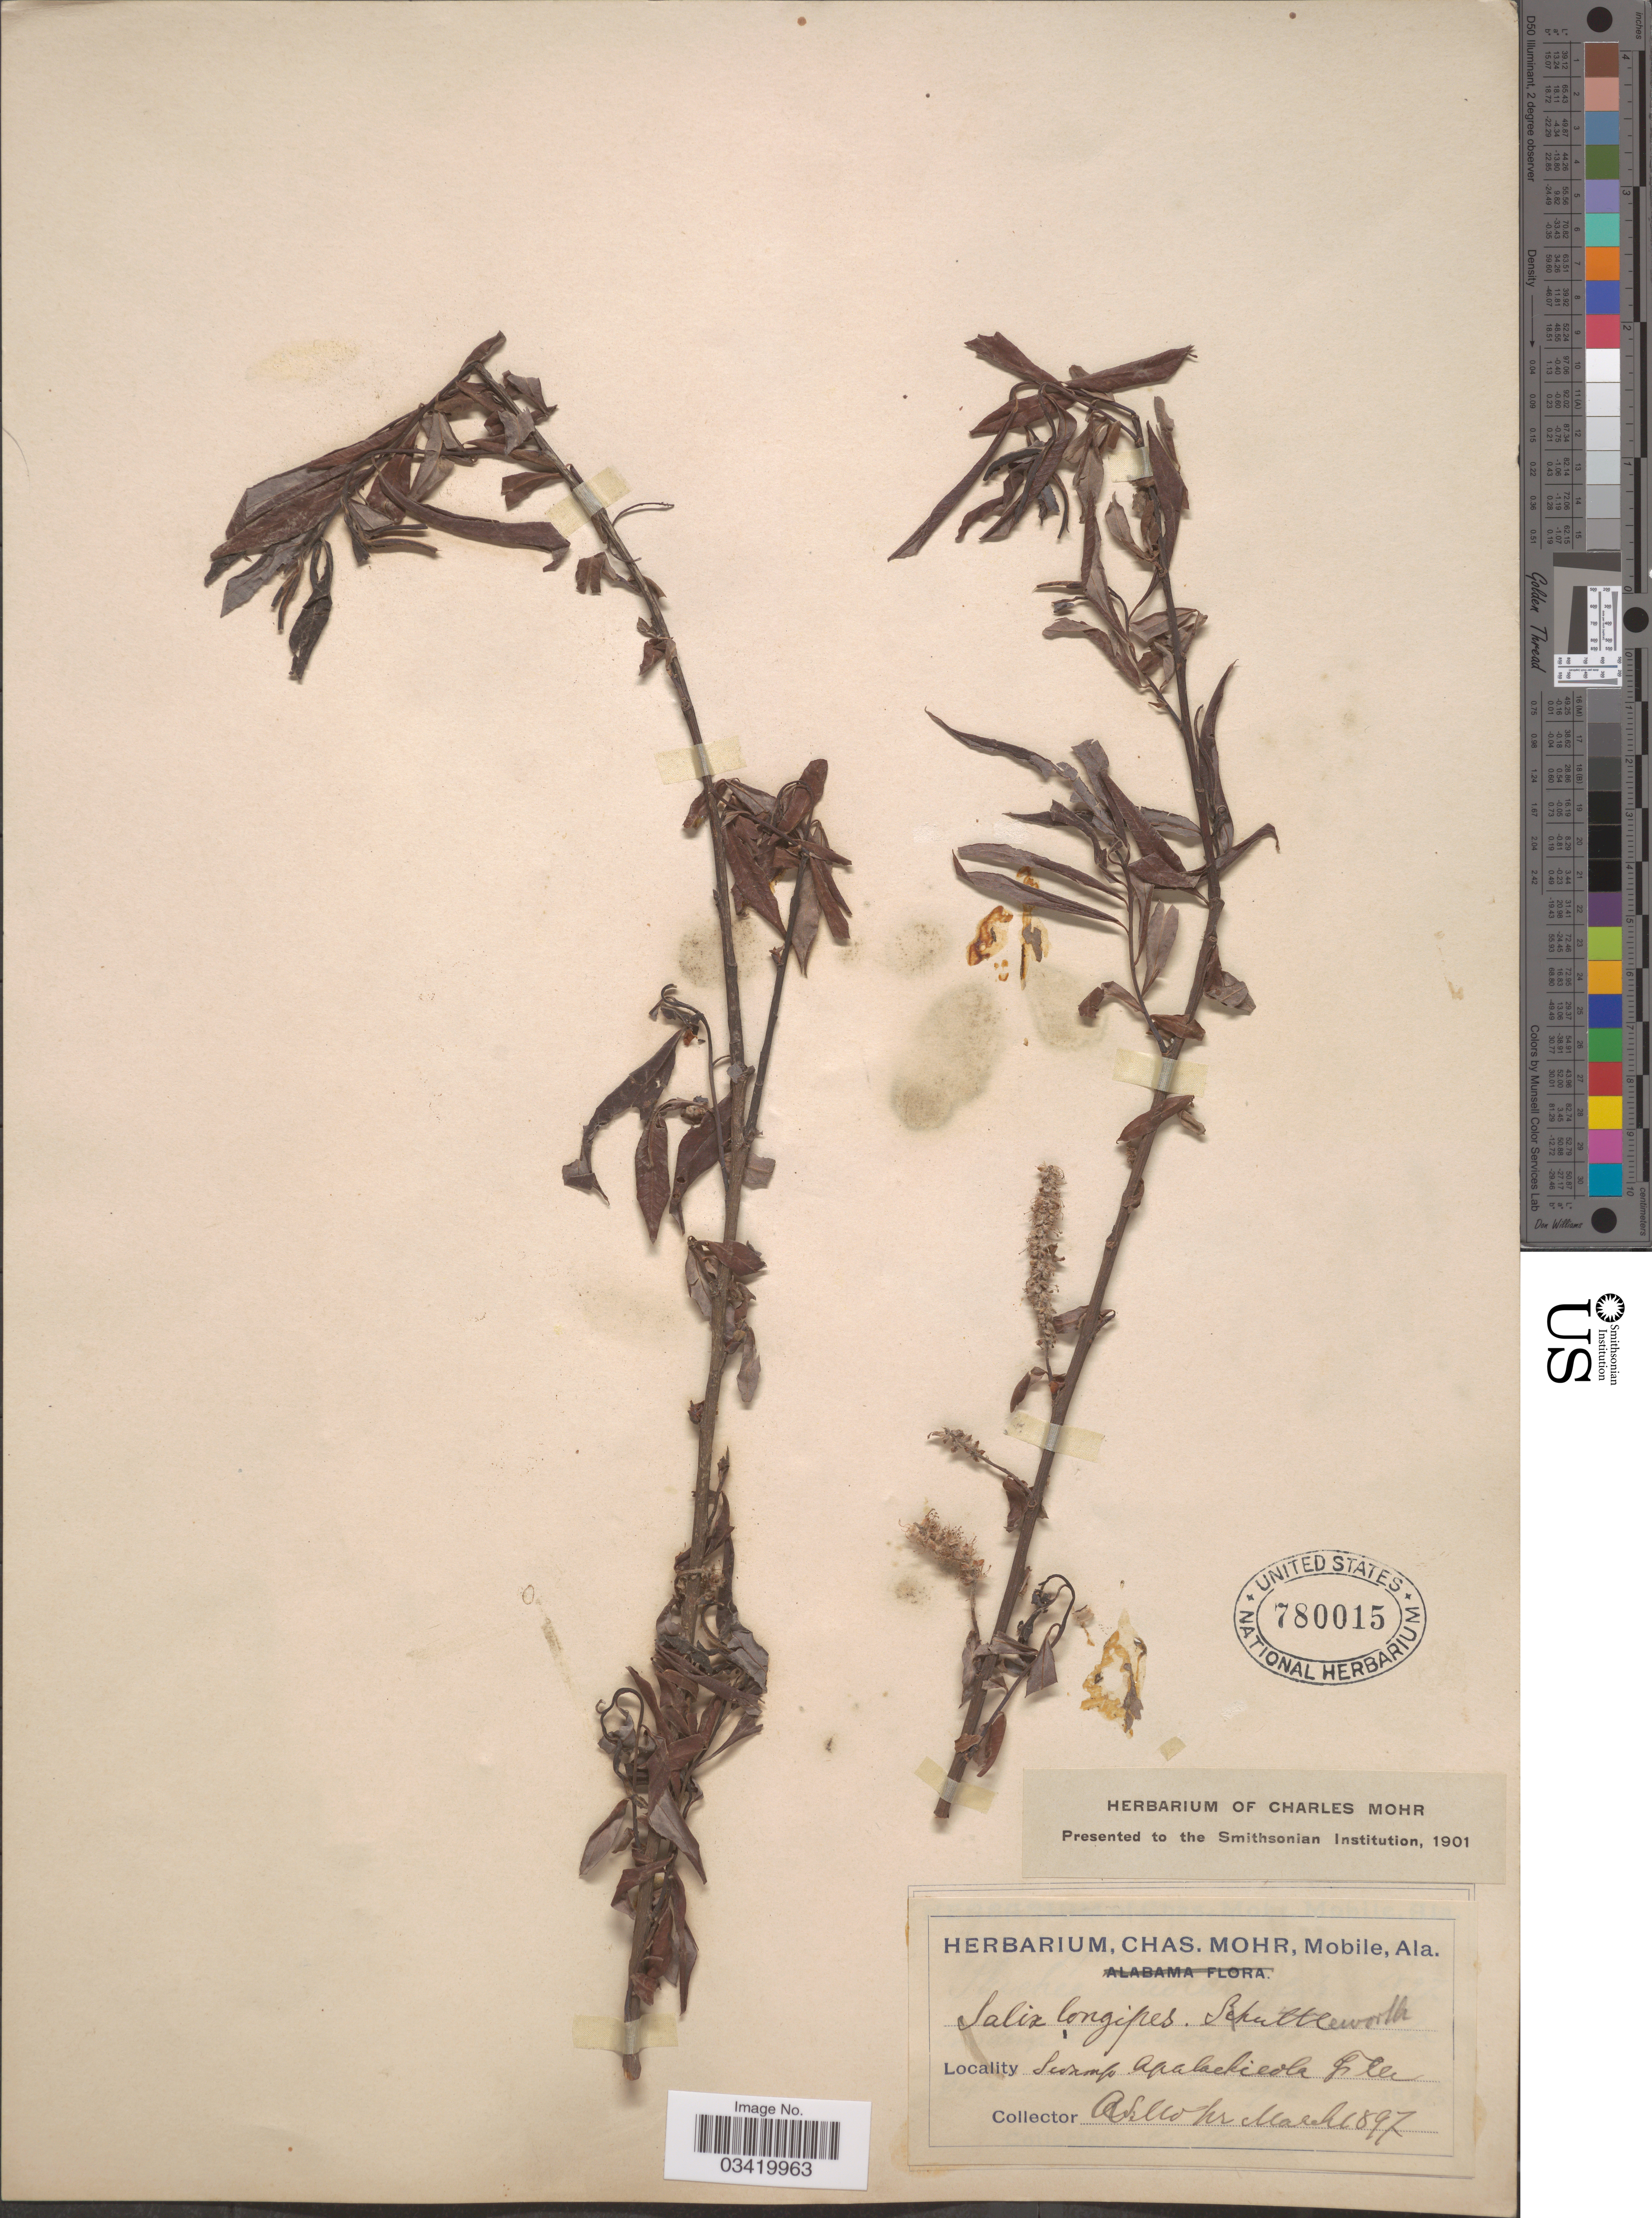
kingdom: Plantae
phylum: Tracheophyta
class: Magnoliopsida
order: Malpighiales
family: Salicaceae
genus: Salix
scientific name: Salix caroliniana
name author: Michx.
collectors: Mohr, C. T. (herbarium)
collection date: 1897-03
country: United States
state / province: Florida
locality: Swamp Apalachicola.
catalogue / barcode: US 780015